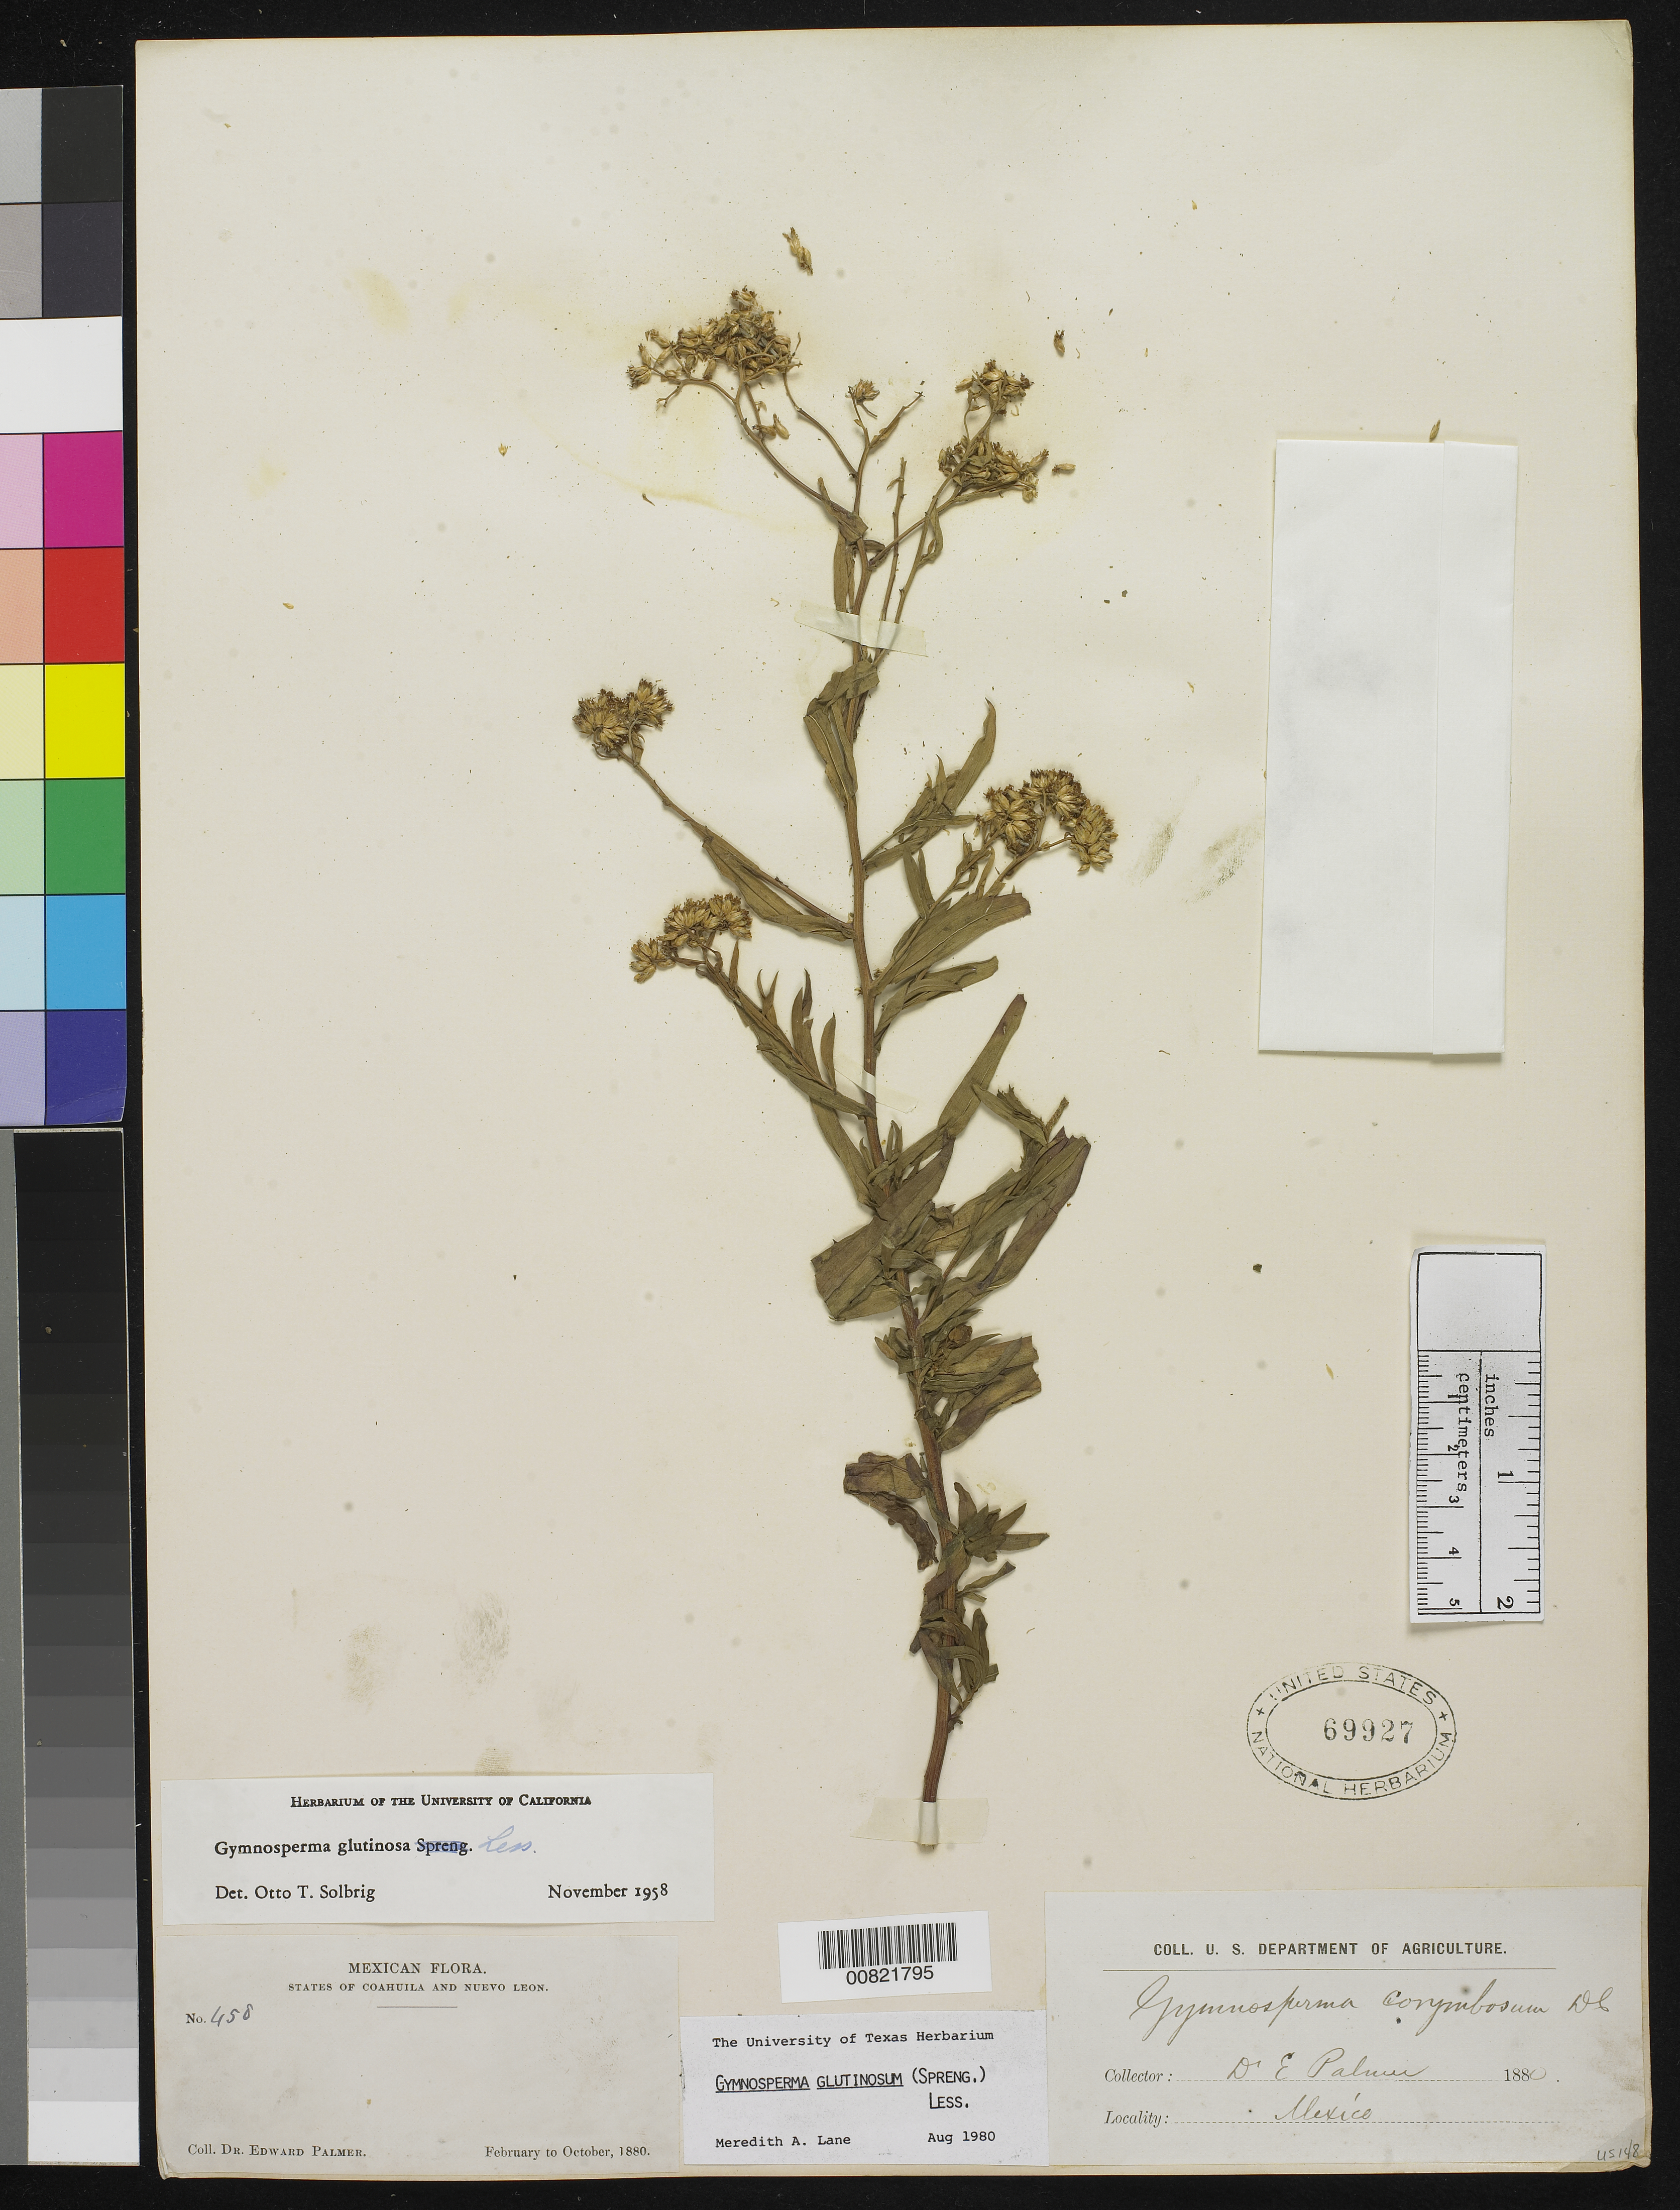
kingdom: Plantae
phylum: Tracheophyta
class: Magnoliopsida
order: Asterales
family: Asteraceae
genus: Gymnosperma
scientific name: Gymnosperma glutinosum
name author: (Spreng.) Less.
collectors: E. Palmer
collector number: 458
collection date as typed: Feb 1880 to -- Oct 1880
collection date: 1880-02/1880-10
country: Mexico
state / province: Coahuila / Nuevo León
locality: States of Coahuila and Nuevo León.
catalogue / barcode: US 69927